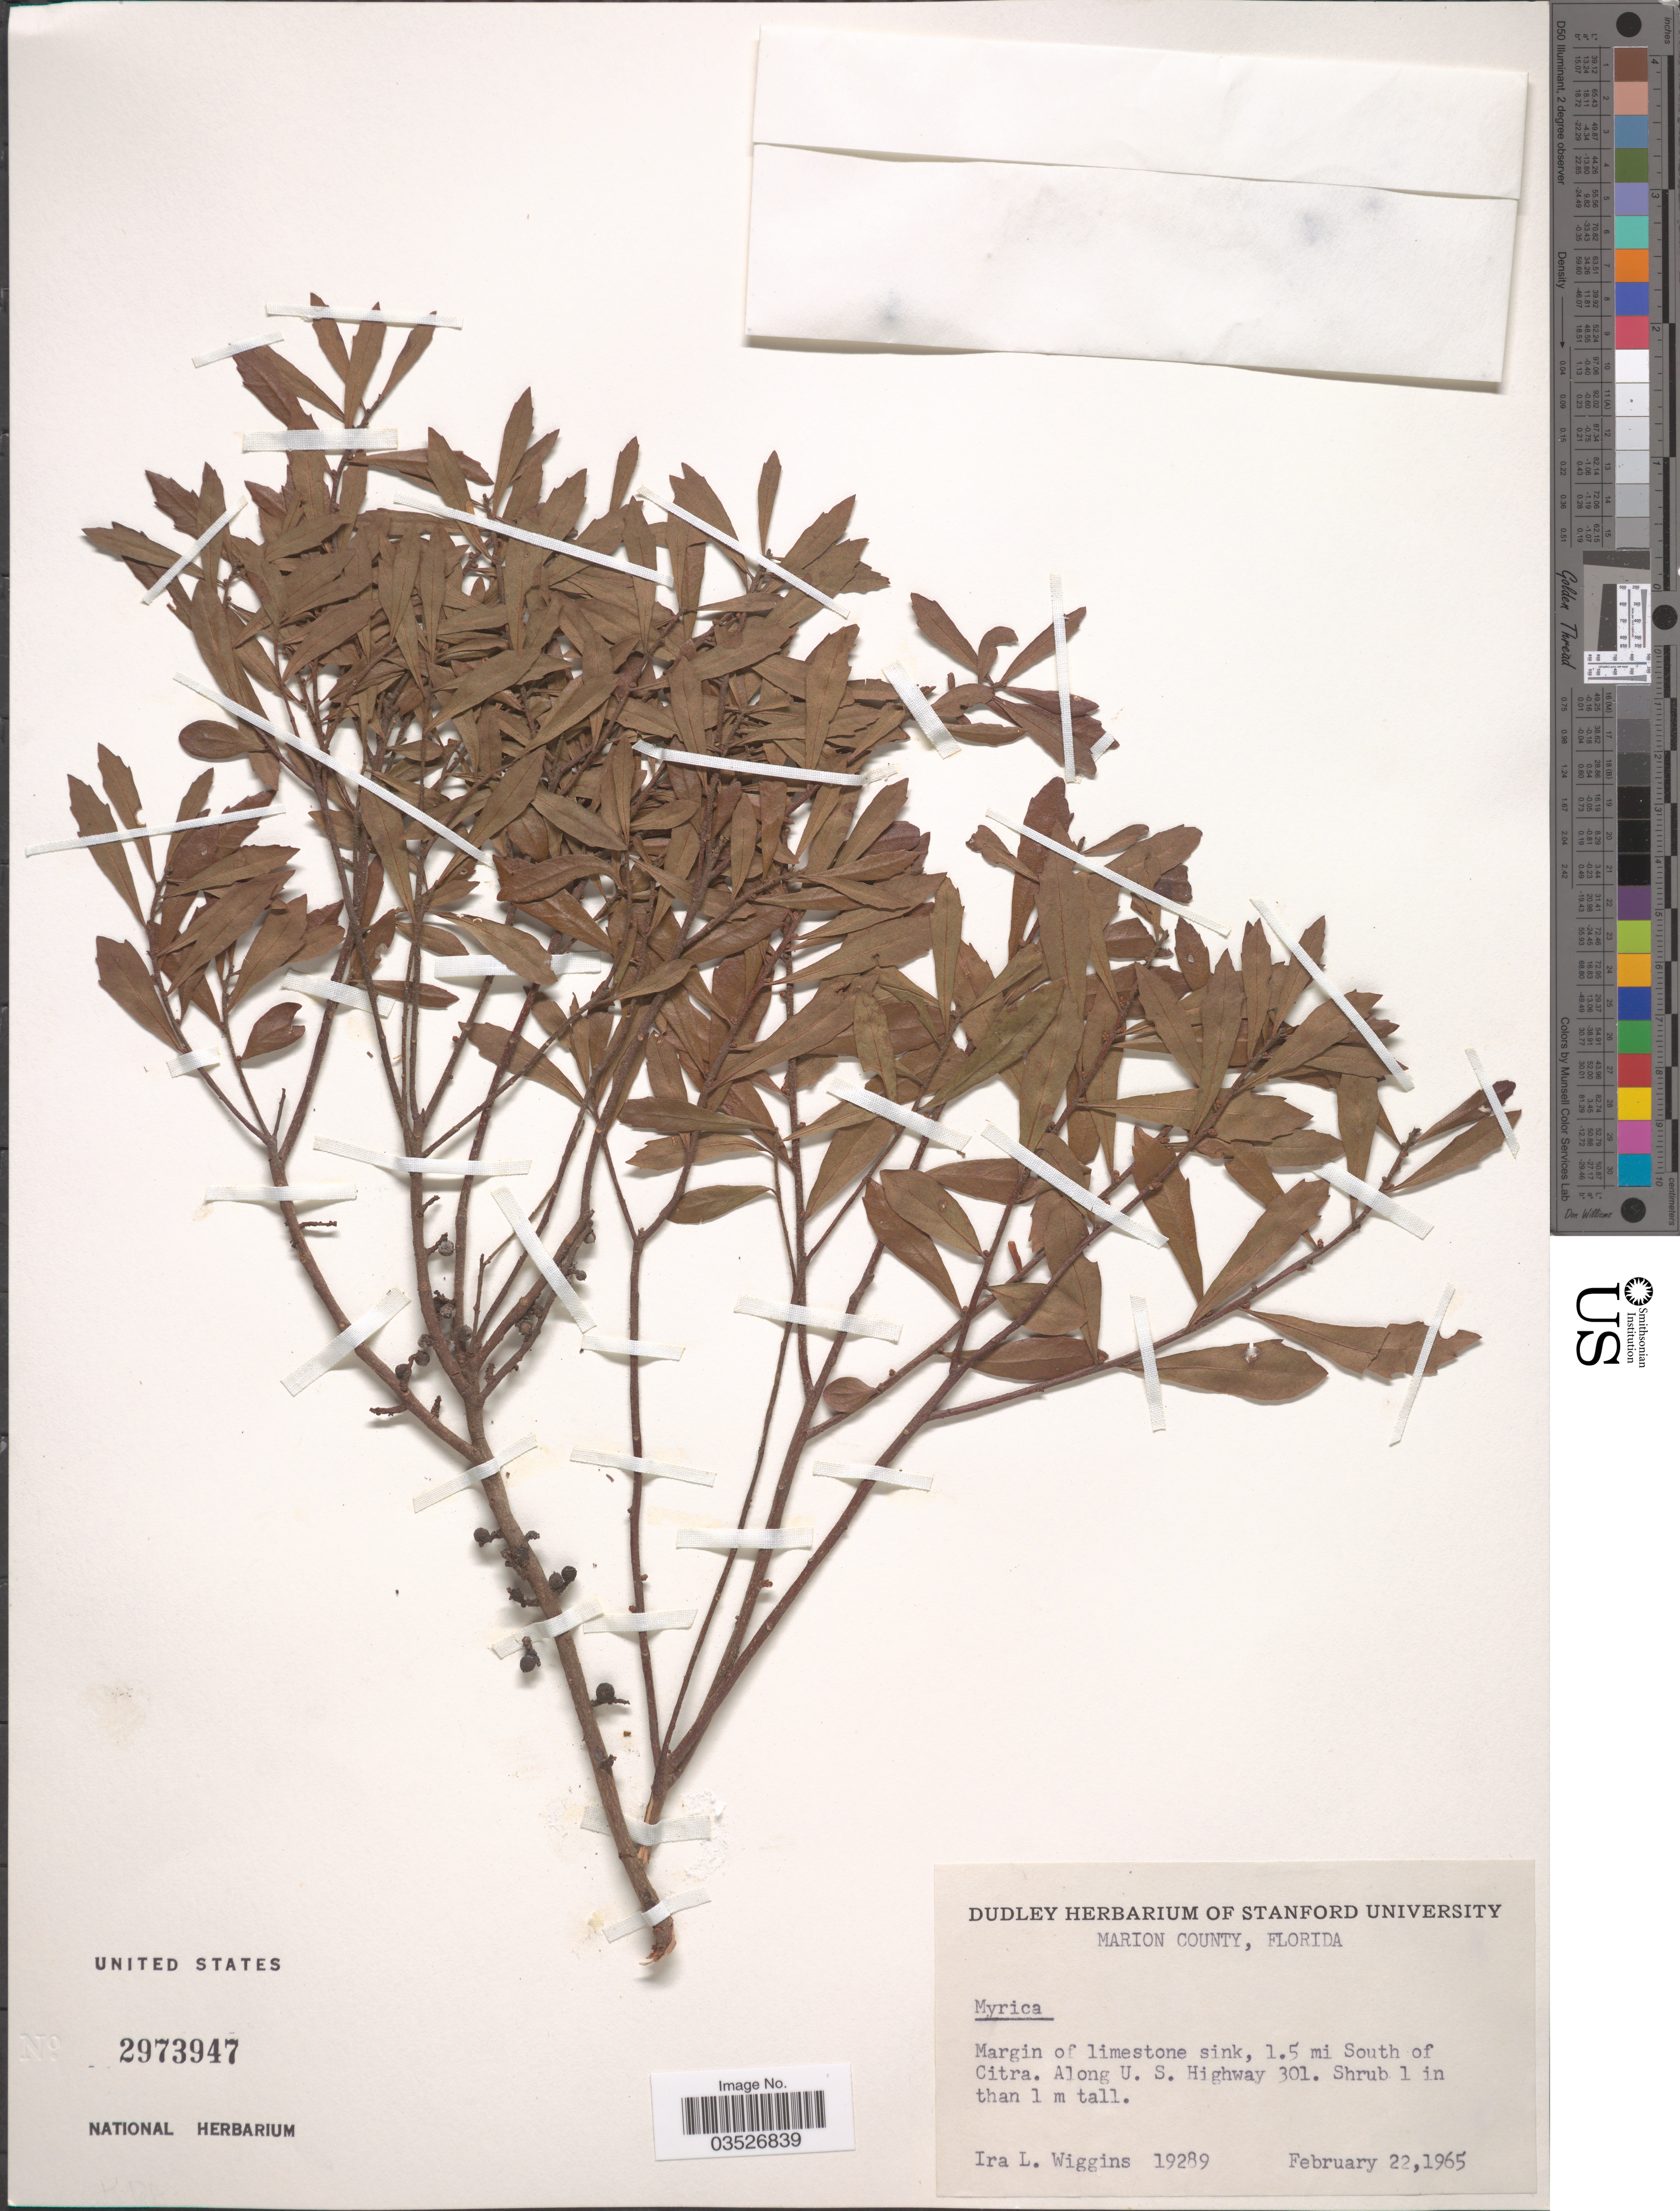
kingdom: Plantae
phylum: Tracheophyta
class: Magnoliopsida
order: Fagales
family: Myricaceae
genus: Morella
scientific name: Morella pumila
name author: (Michx.) Small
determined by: Strong, Mark T., (BOT), Smithsonian Institution - National Museum of Natural History (UNITED STATES)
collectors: I. L. Wiggins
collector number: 19289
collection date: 1965-02-22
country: United States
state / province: Florida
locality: Marion County. Margin of limestone sink, 1.5 mi South of Citra. Along U.S. Highway 301.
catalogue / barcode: US 2973947